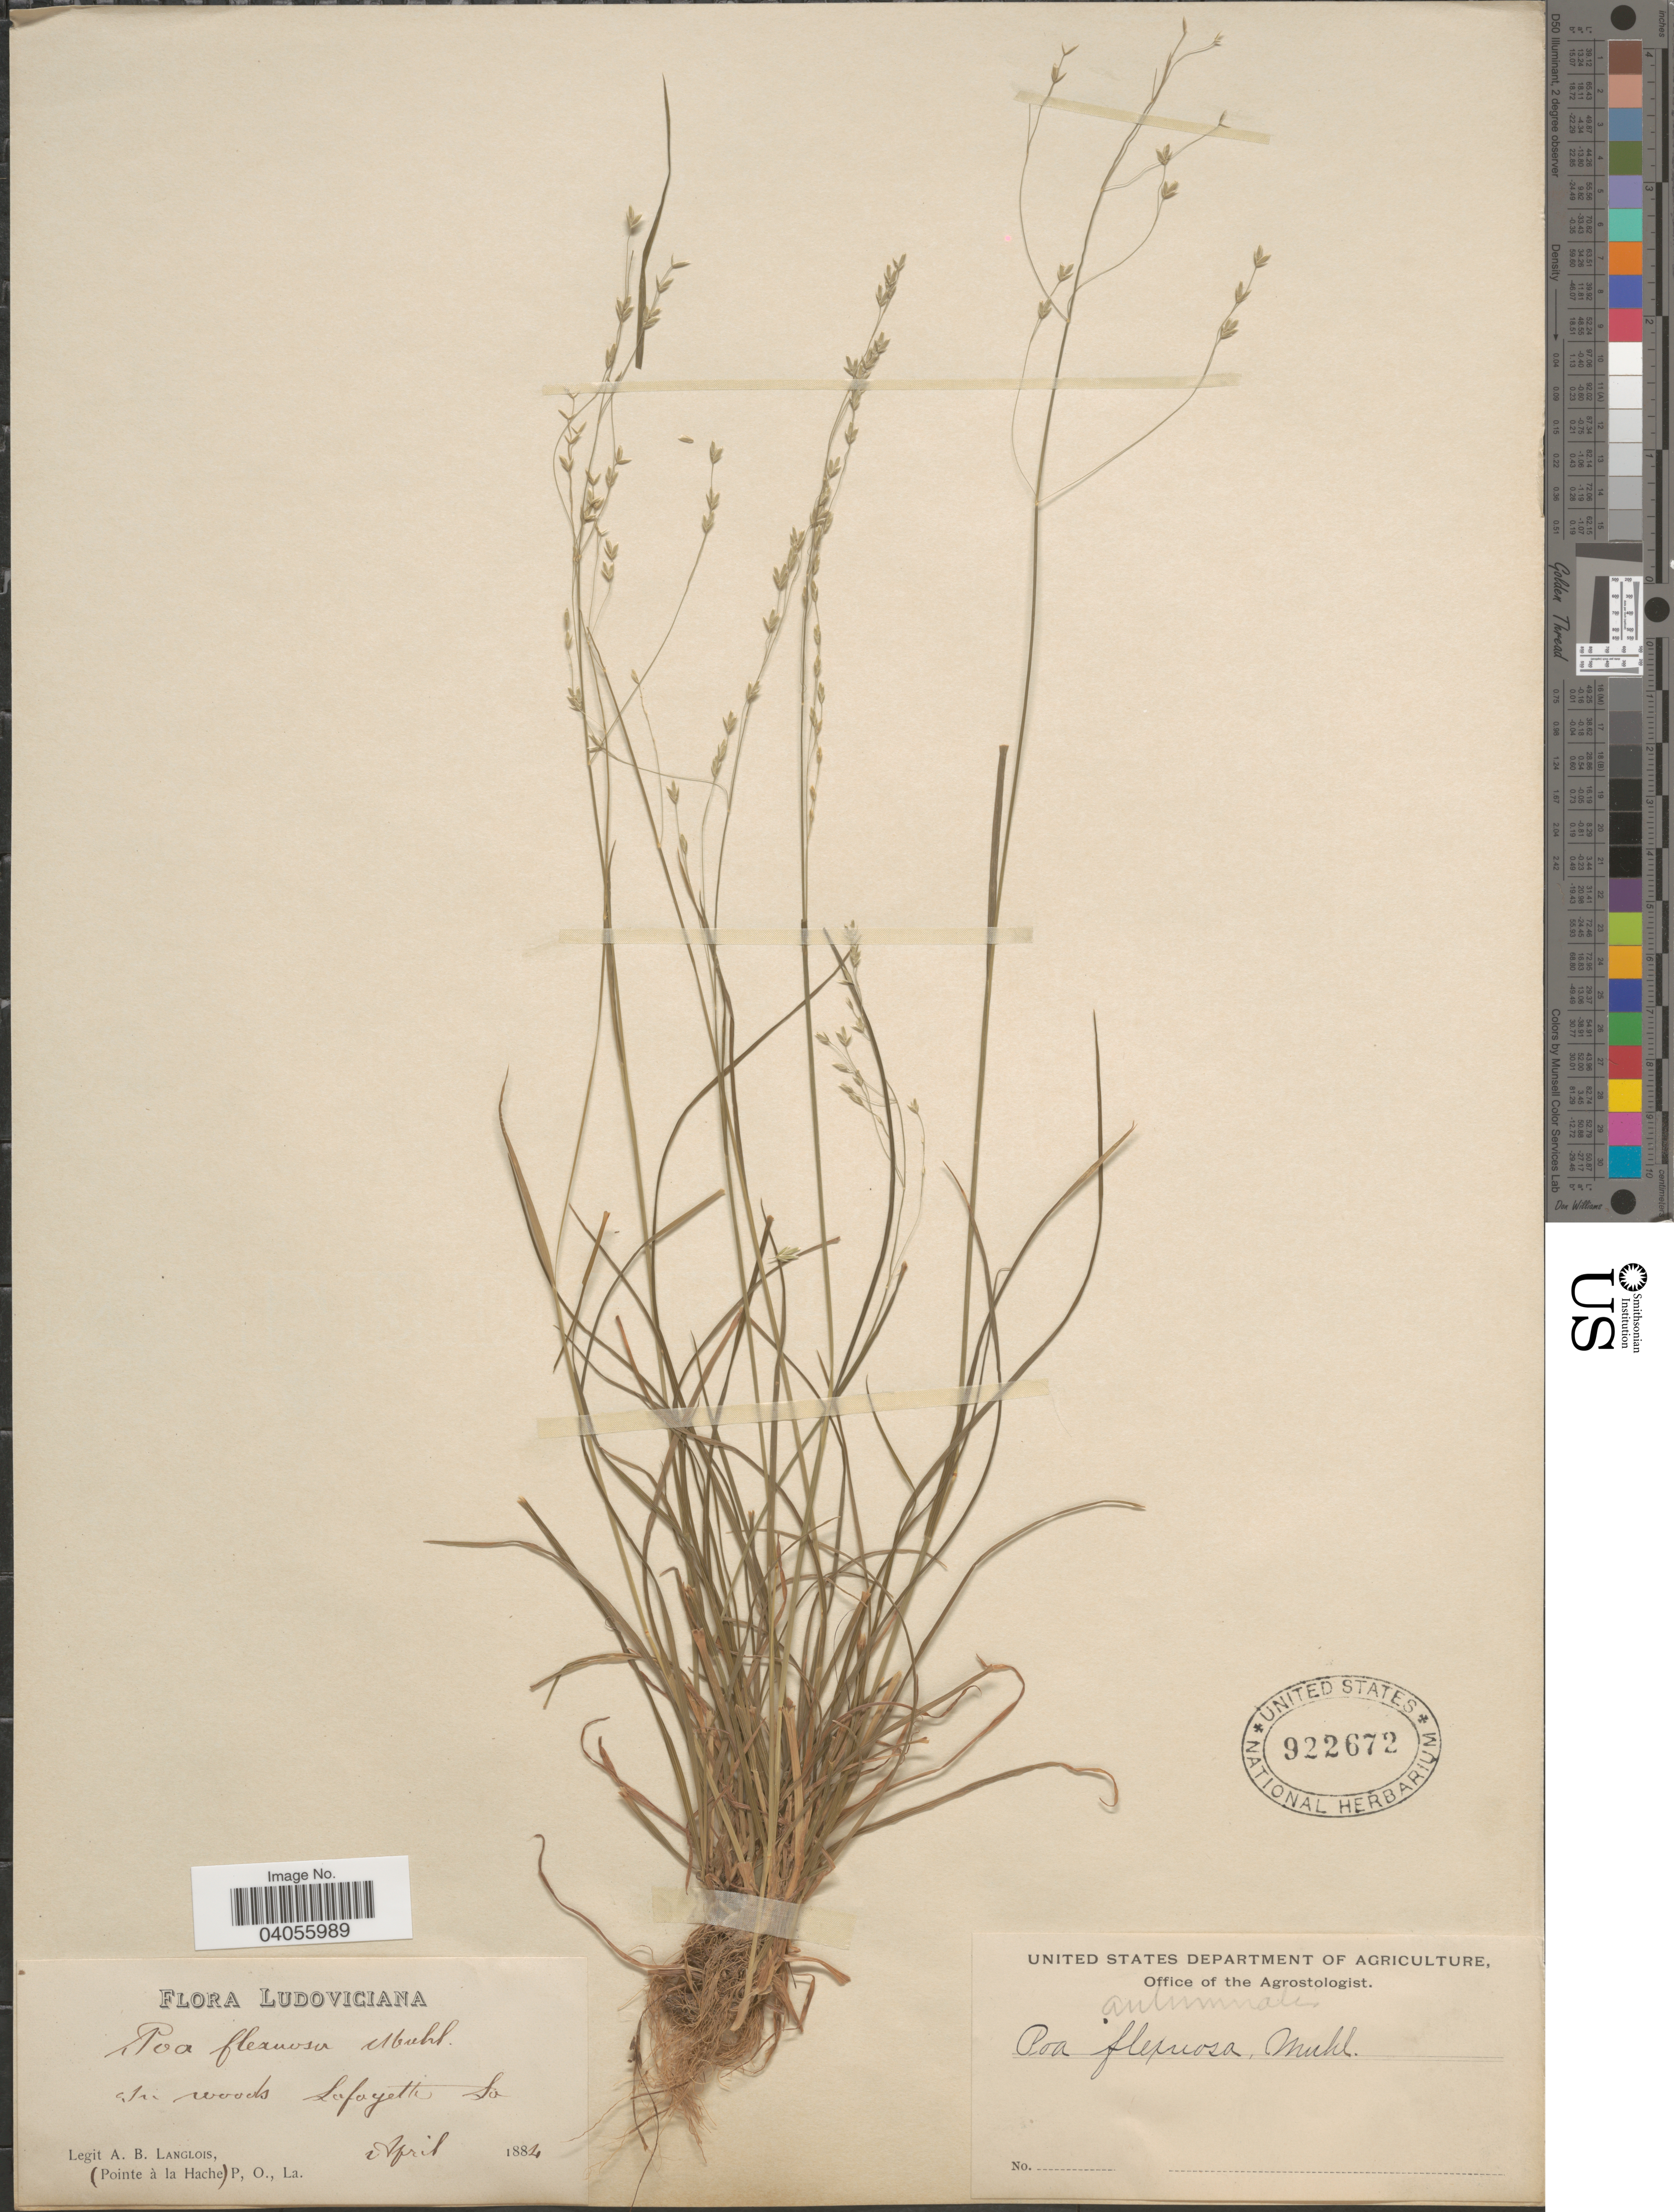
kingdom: Plantae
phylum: Tracheophyta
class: Liliopsida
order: Poales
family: Poaceae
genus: Poa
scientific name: Poa autumnalis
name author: Muhl. ex Elliott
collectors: A. Langlois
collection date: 1884-04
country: United States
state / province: Louisiana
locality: Ludoviciana. In woods Lafayette.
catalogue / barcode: US 922672